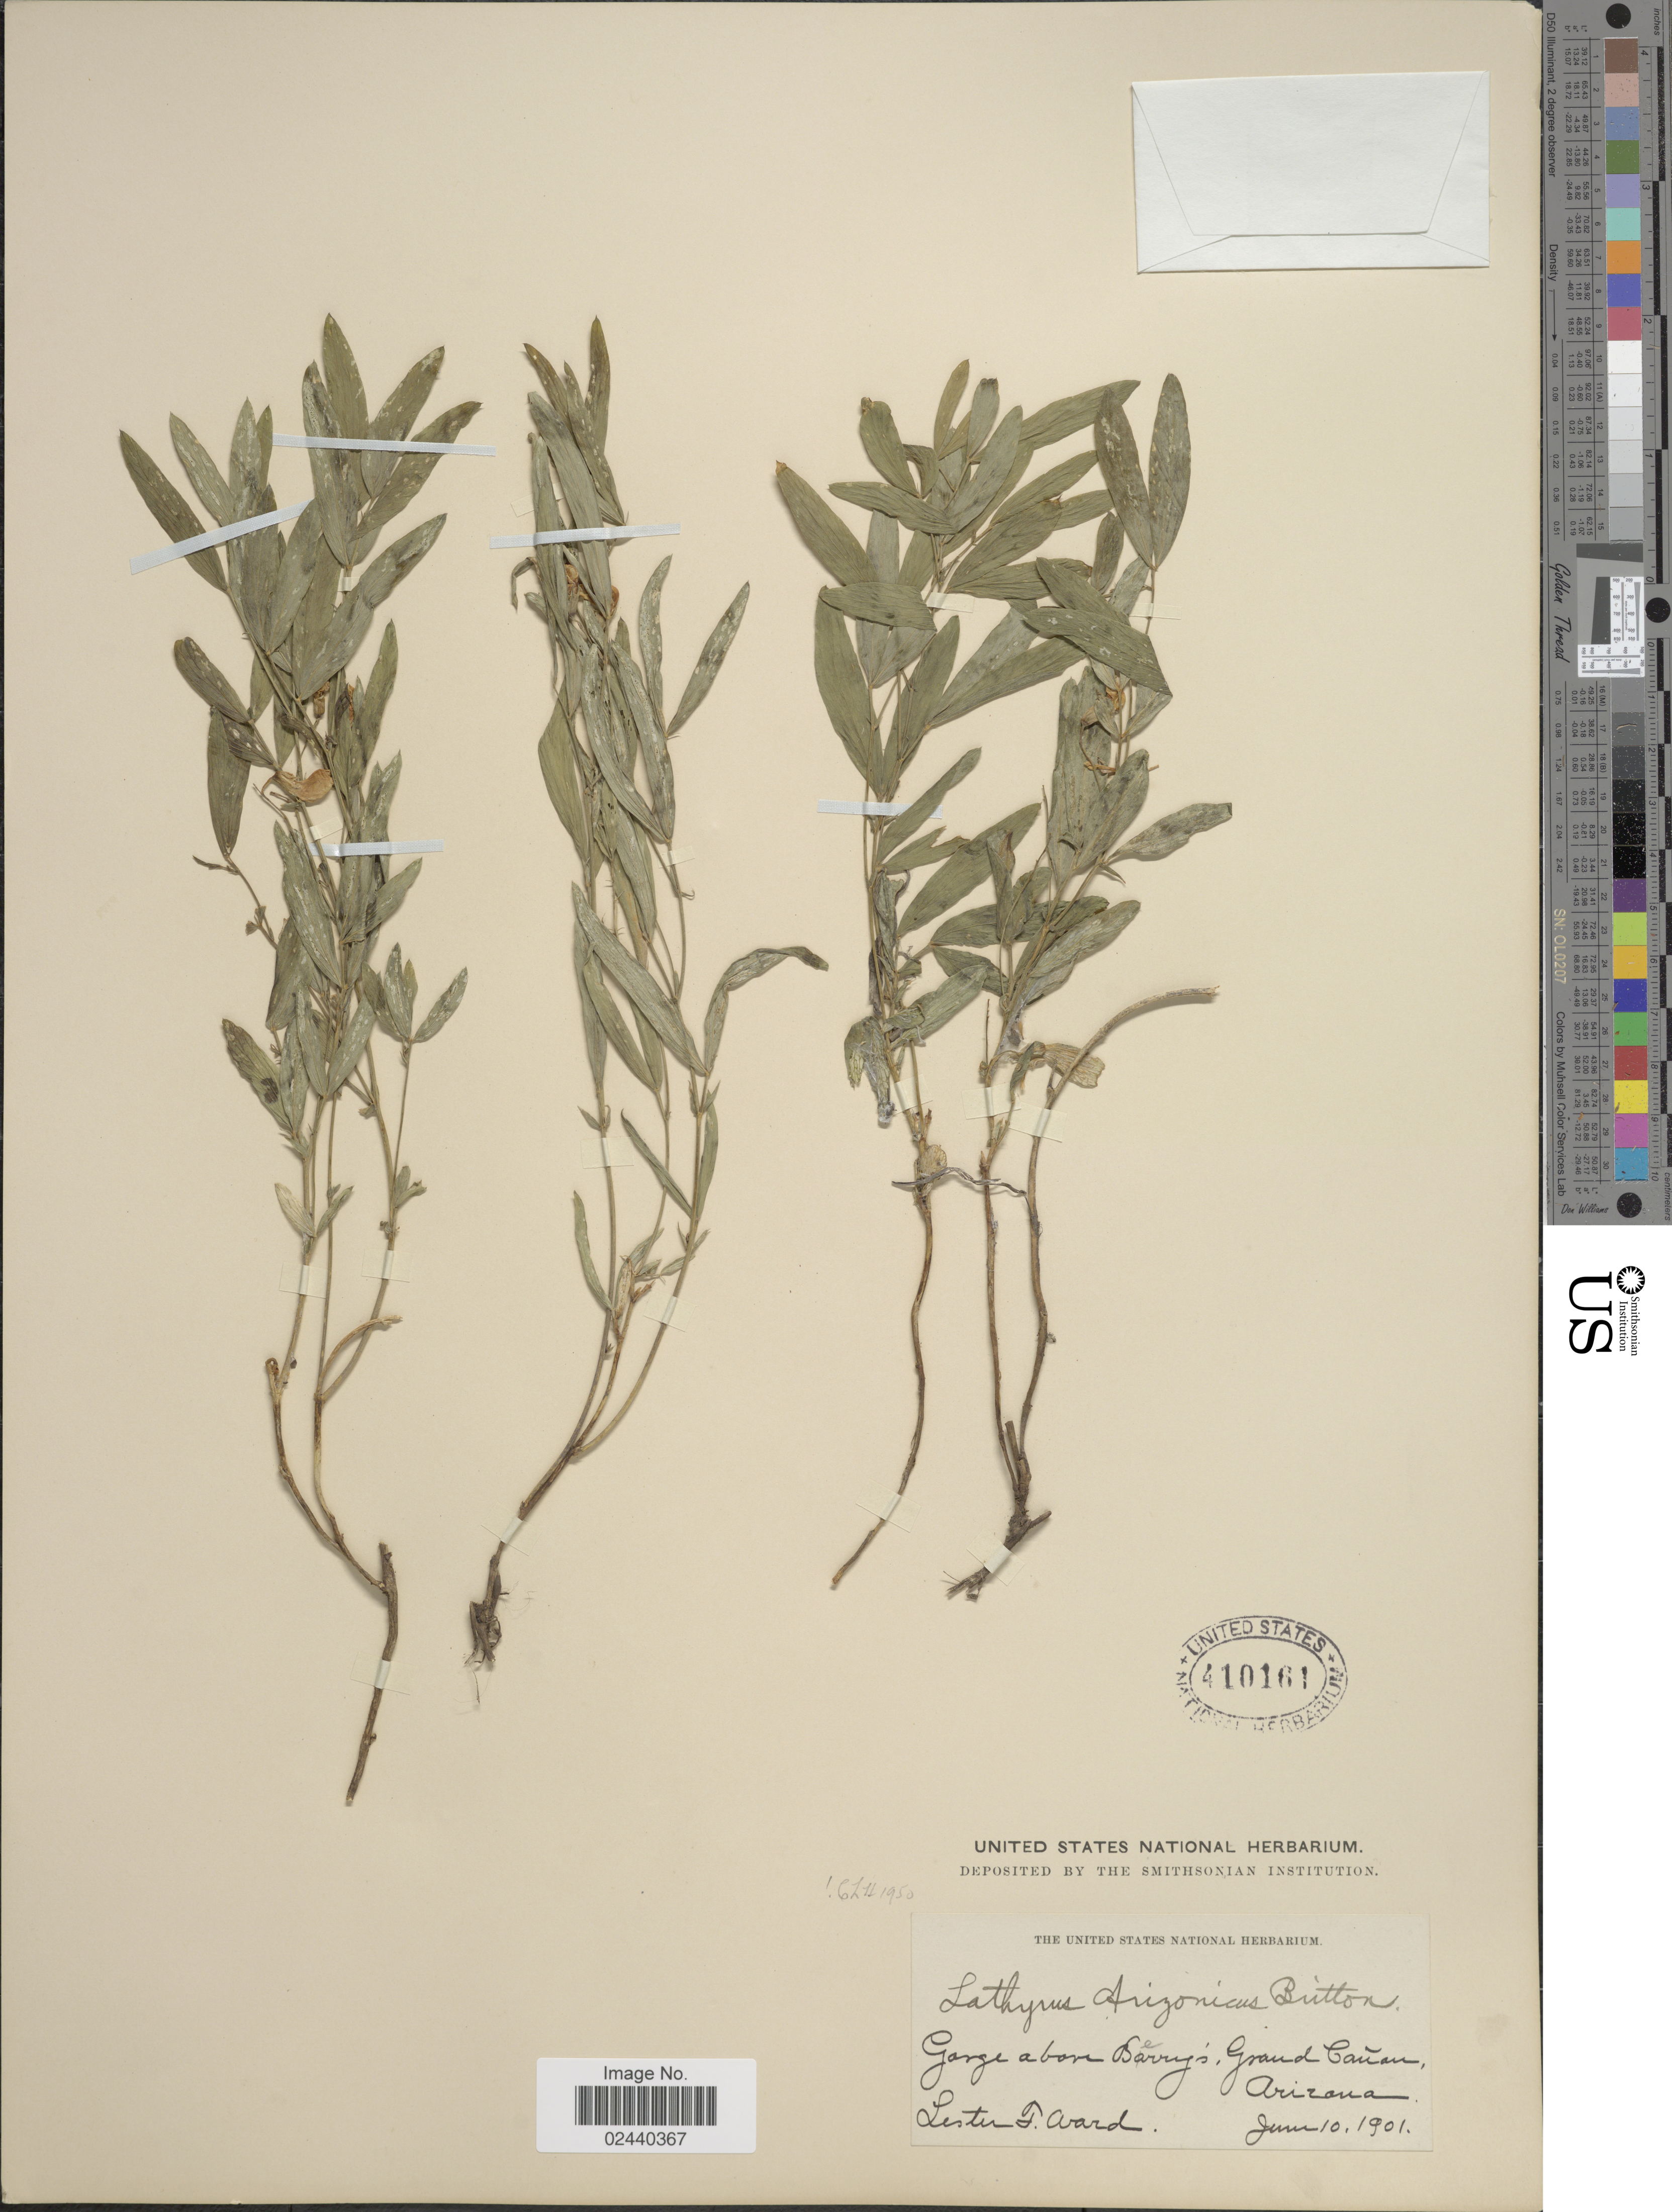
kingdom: Plantae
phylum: Tracheophyta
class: Magnoliopsida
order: Fabales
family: Fabaceae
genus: Lathyrus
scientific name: Lathyrus arizonicus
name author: Britton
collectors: L. F. Ward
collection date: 1901-06-10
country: United States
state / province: Arizona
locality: Gorge above Berry's, Grand Canon.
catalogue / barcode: US 410161